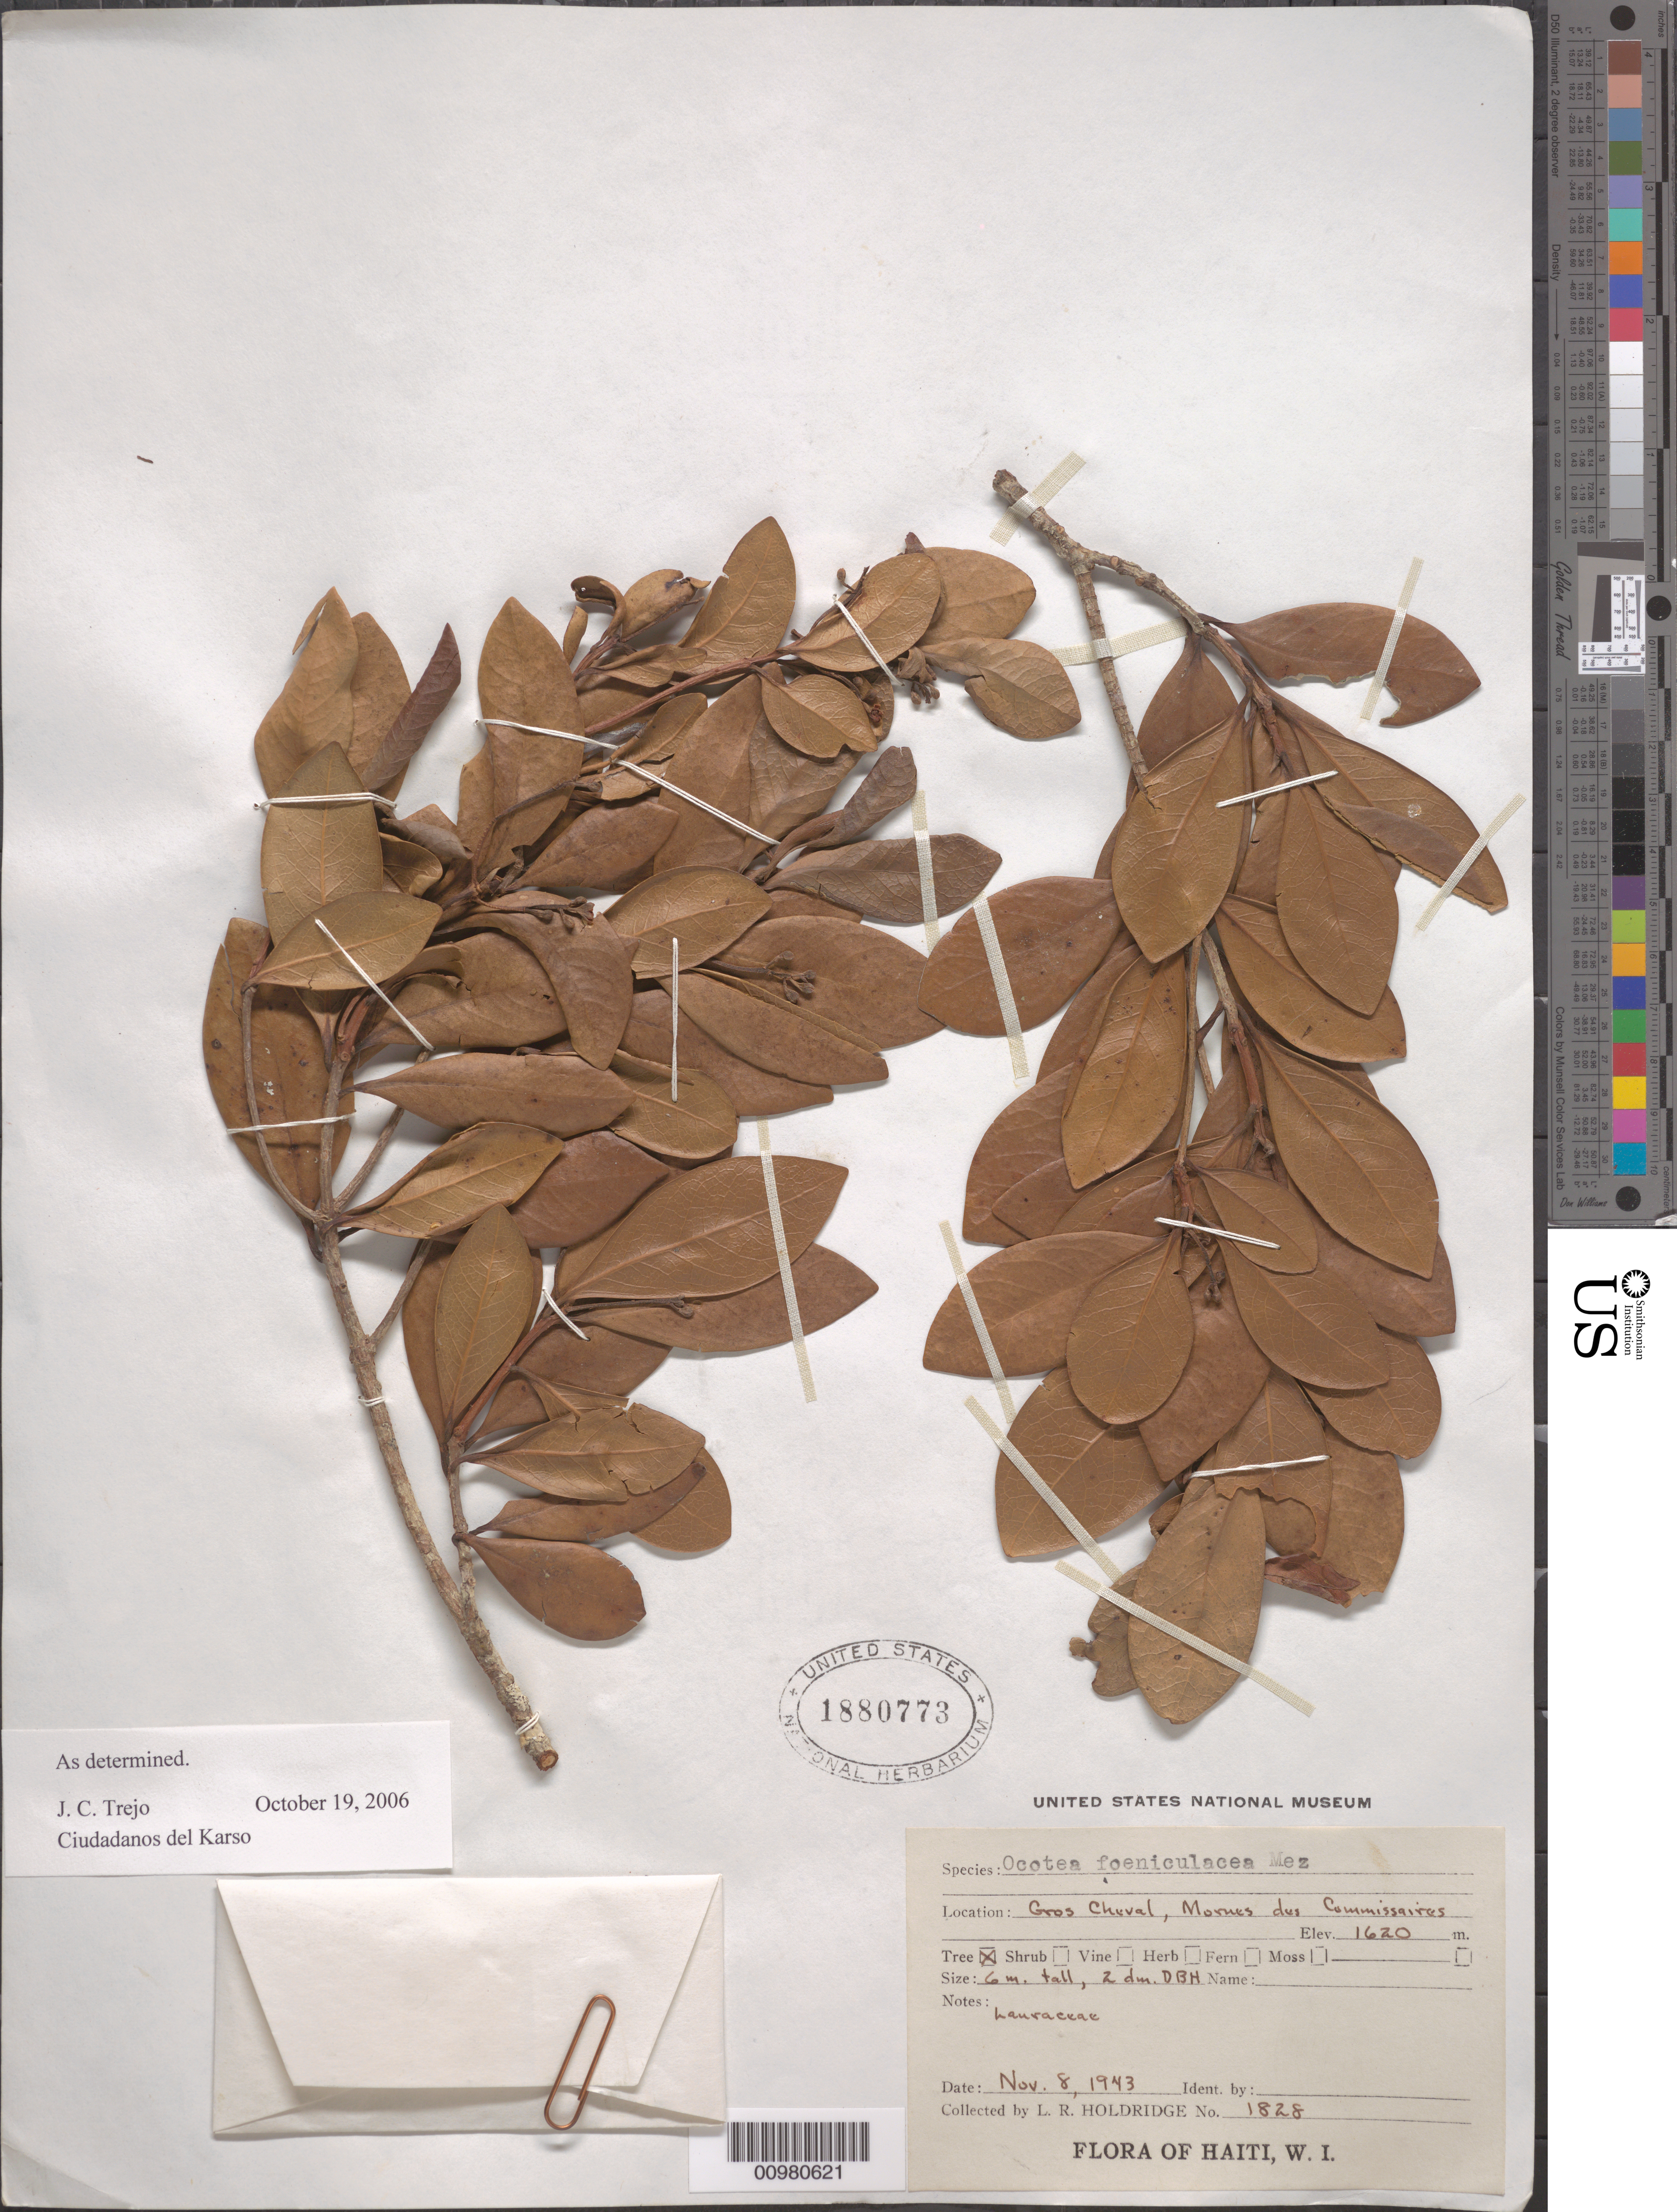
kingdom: Plantae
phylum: Tracheophyta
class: Magnoliopsida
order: Laurales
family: Lauraceae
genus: Ocotea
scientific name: Ocotea foeniculacea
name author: Mez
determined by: Trejo-Torres, J. C.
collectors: L. Holdridge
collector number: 1828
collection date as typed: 08 Nov 1943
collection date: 1943-11-08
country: Haiti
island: Hispaniola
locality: Gros Cheval, Mornes des Commissaires.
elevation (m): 1620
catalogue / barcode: US 1880773